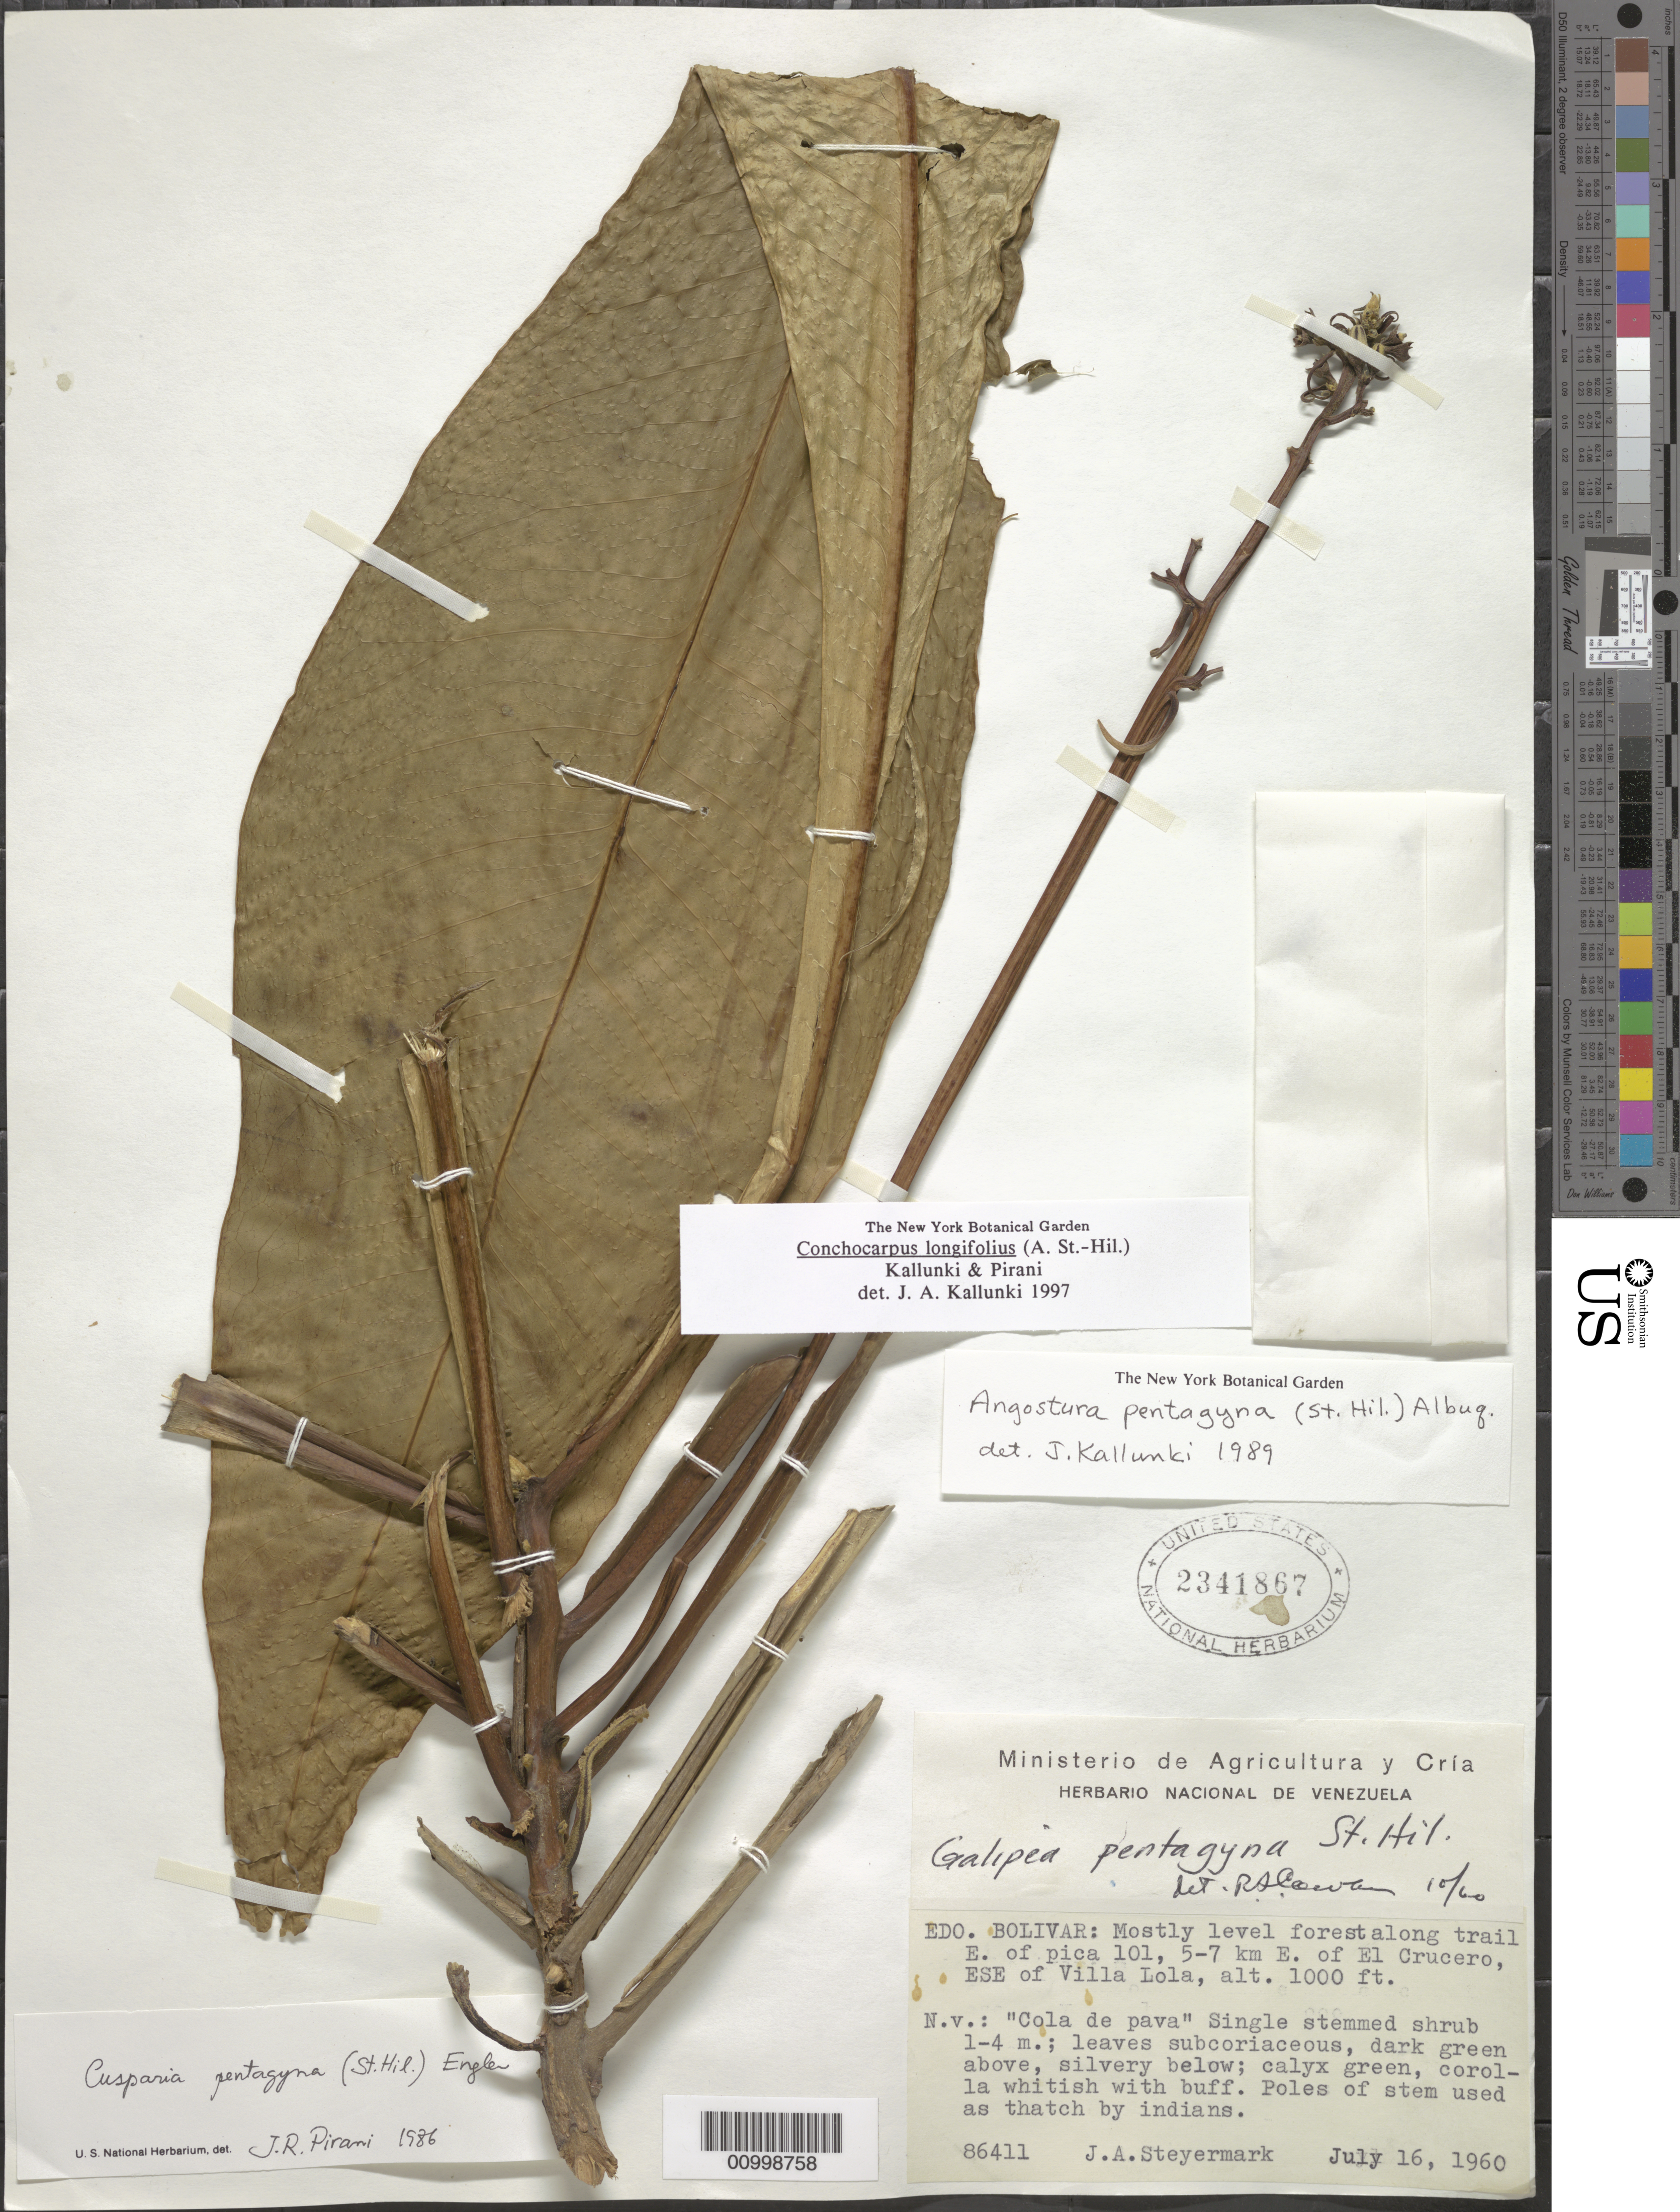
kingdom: Plantae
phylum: Tracheophyta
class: Magnoliopsida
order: Sapindales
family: Rutaceae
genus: Conchocarpus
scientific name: Conchocarpus longifolius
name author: (A. St.-Hil.) Kallunki & Pirani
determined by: Kallunki, Jacquelyn A.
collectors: J. Steyermark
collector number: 86411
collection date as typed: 16-Jul-60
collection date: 1960-07-16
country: Venezuela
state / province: Bolívar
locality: El Crucero, 5-7km E of; ESE of Villa Lola, along trail east of pica 101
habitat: Mostly level forest along trail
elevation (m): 305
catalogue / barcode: US 2341867